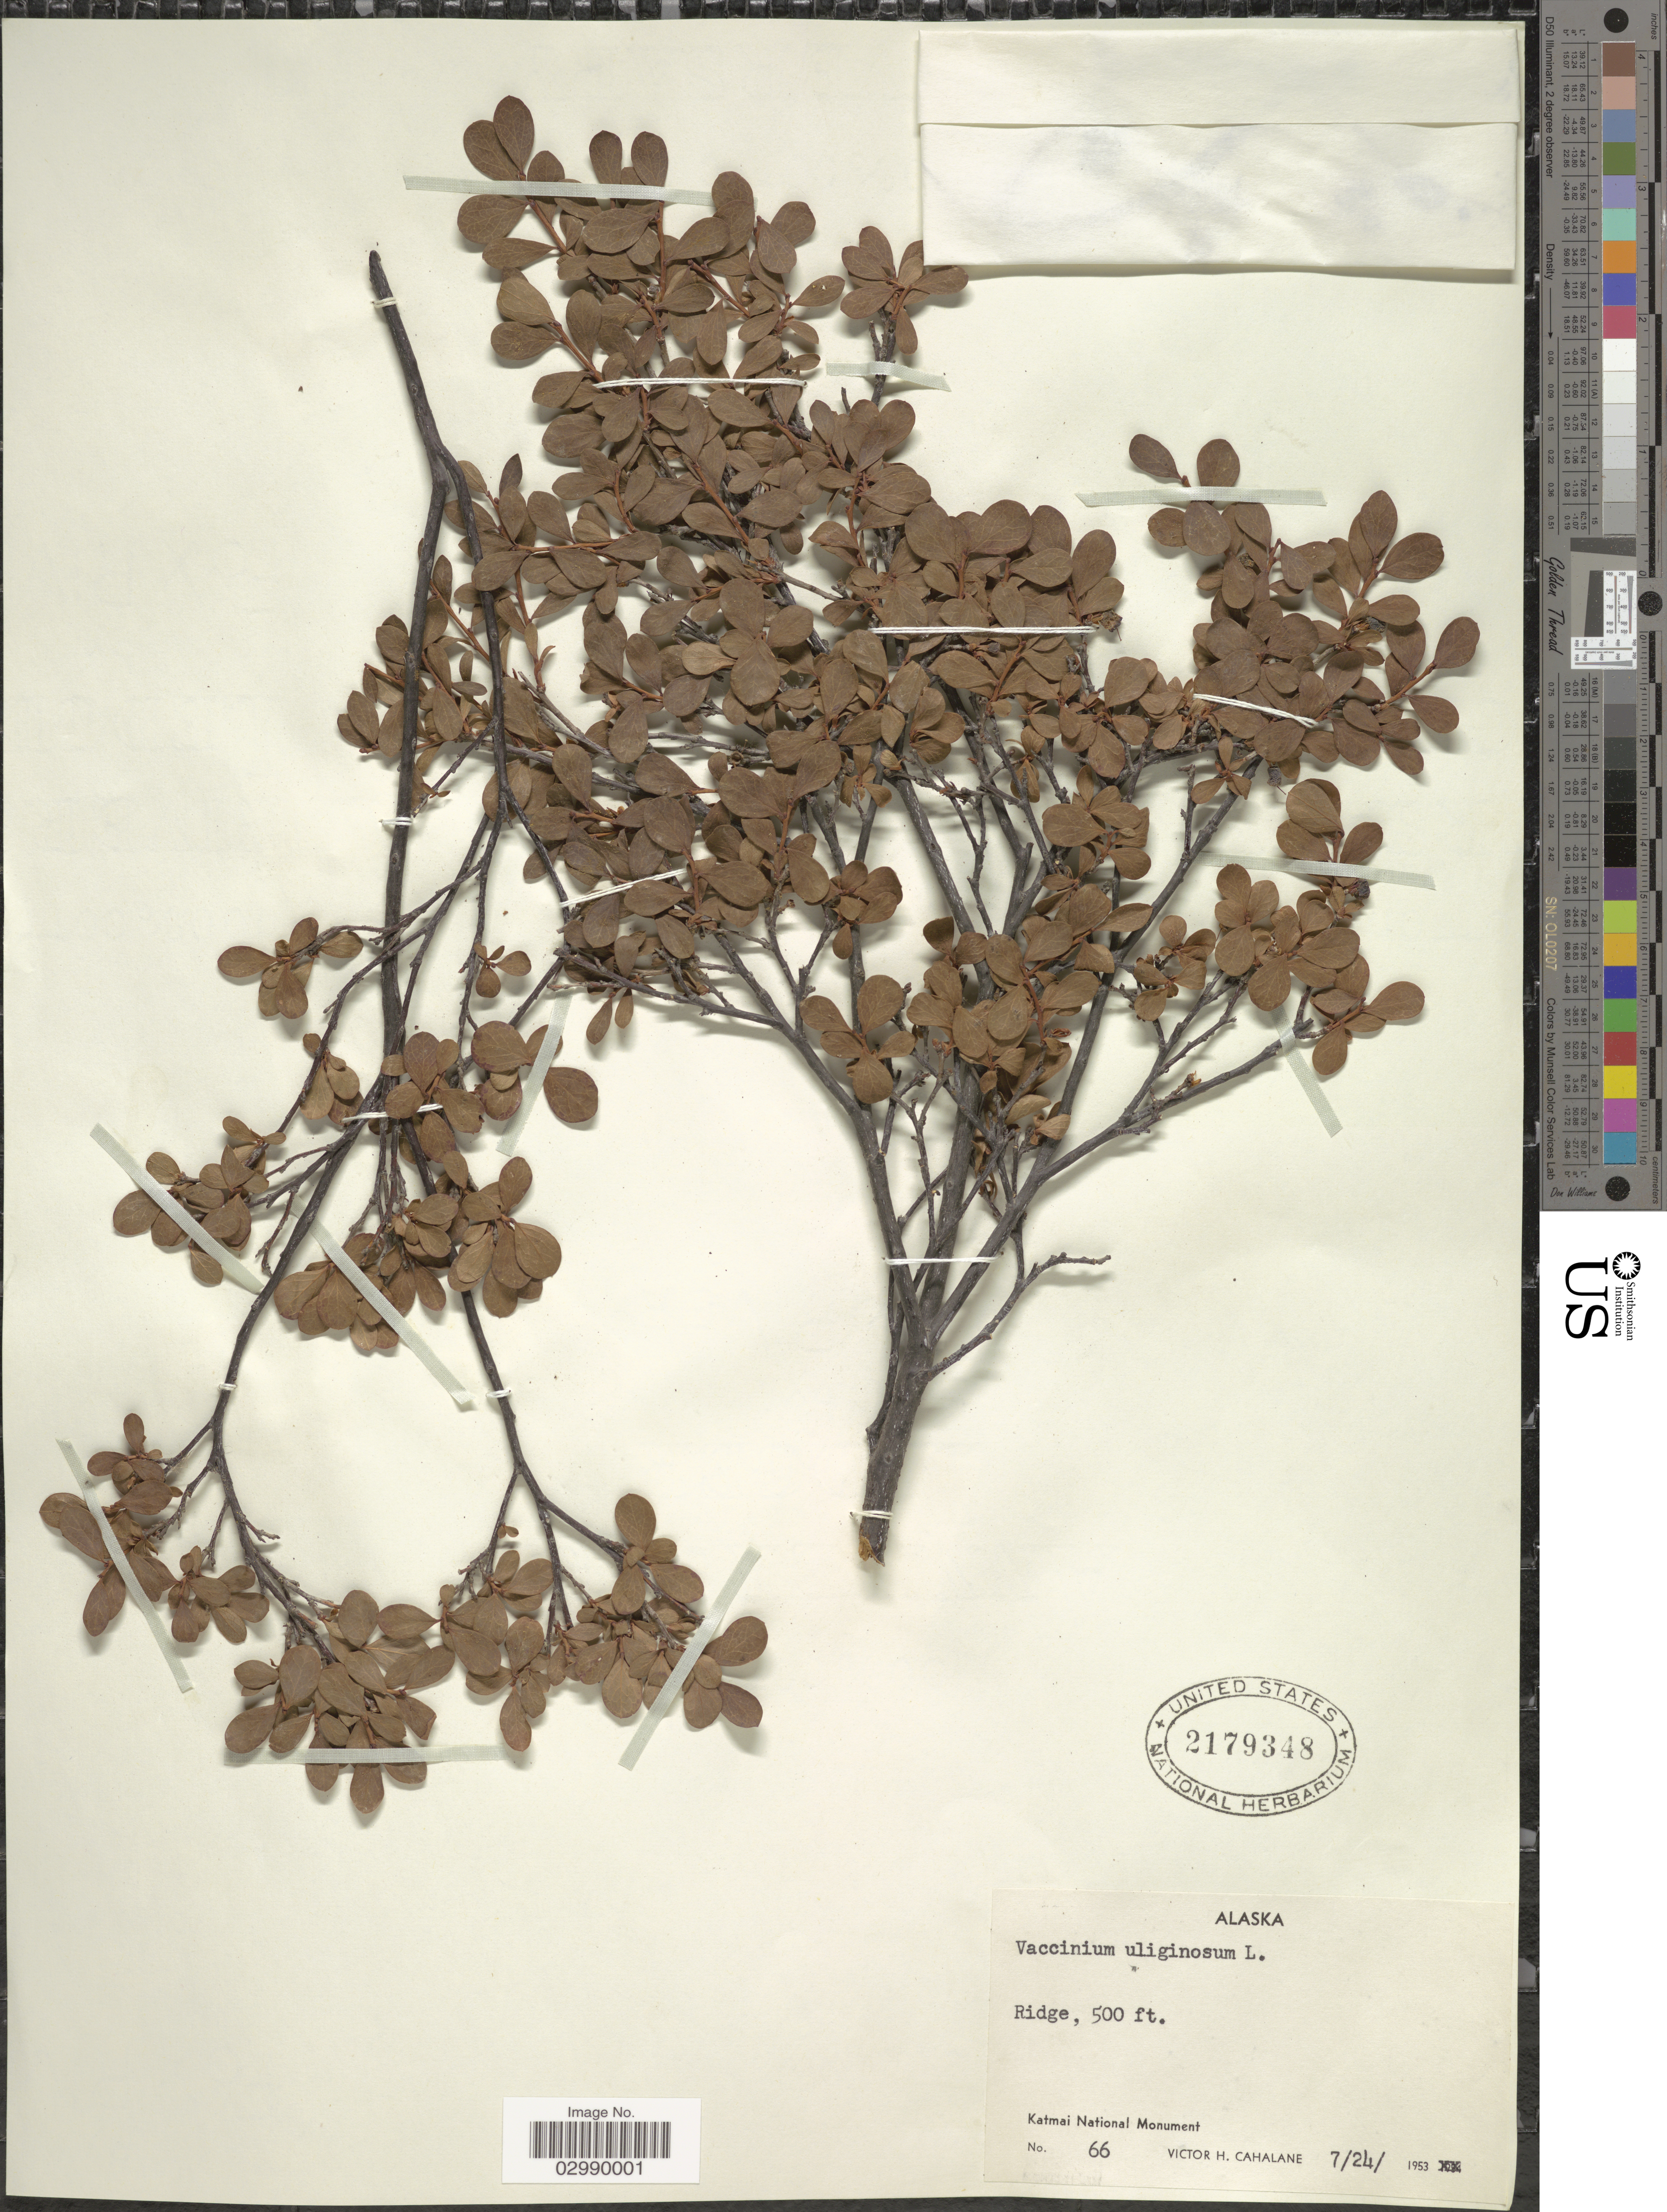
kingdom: Plantae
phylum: Tracheophyta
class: Magnoliopsida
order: Ericales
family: Ericaceae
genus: Vaccinium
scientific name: Vaccinium uliginosum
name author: L.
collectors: V. Cahalane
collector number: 66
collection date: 1953-07-24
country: United States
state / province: Alaska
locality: Katmai National Monument.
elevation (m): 152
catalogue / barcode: US 2179348